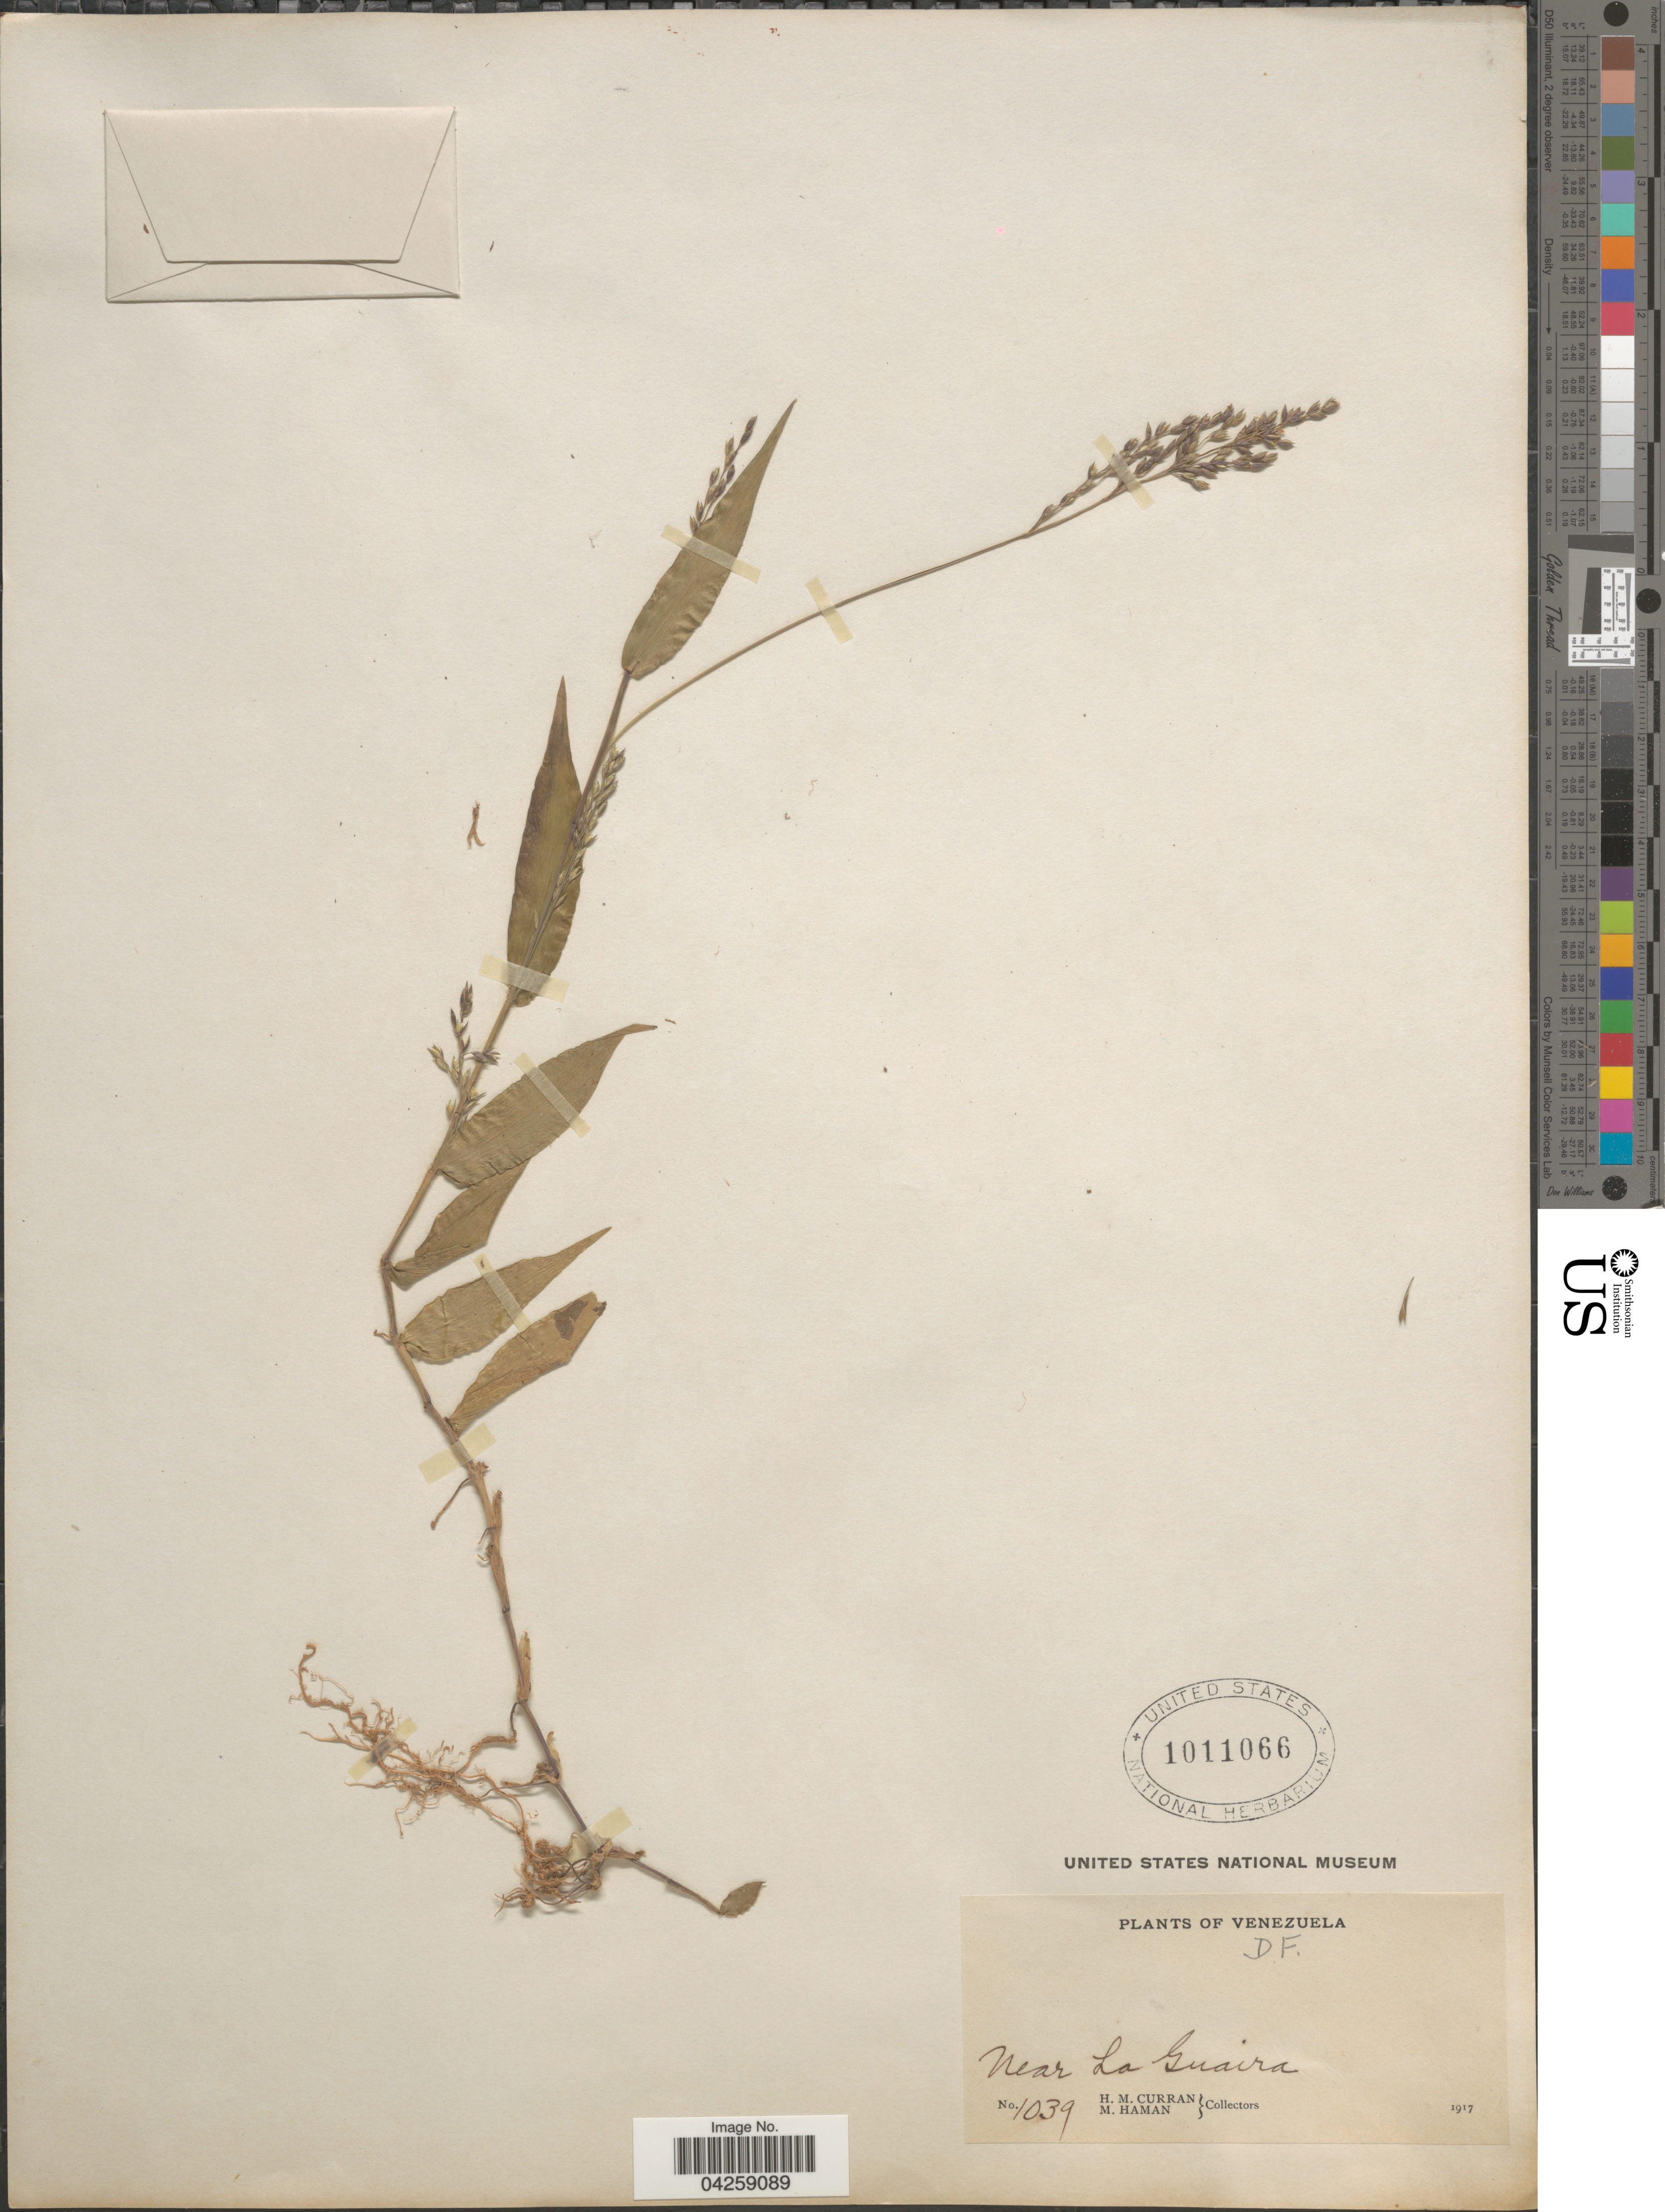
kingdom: Plantae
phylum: Tracheophyta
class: Liliopsida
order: Poales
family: Poaceae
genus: Ichnanthus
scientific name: Ichnanthus pallens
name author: (Sw.) Munro ex Benth.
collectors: H. M. Curran & M. Haman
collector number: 1039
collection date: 1917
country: Venezuela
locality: D.F. Near La Guaira.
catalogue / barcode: US 1011066